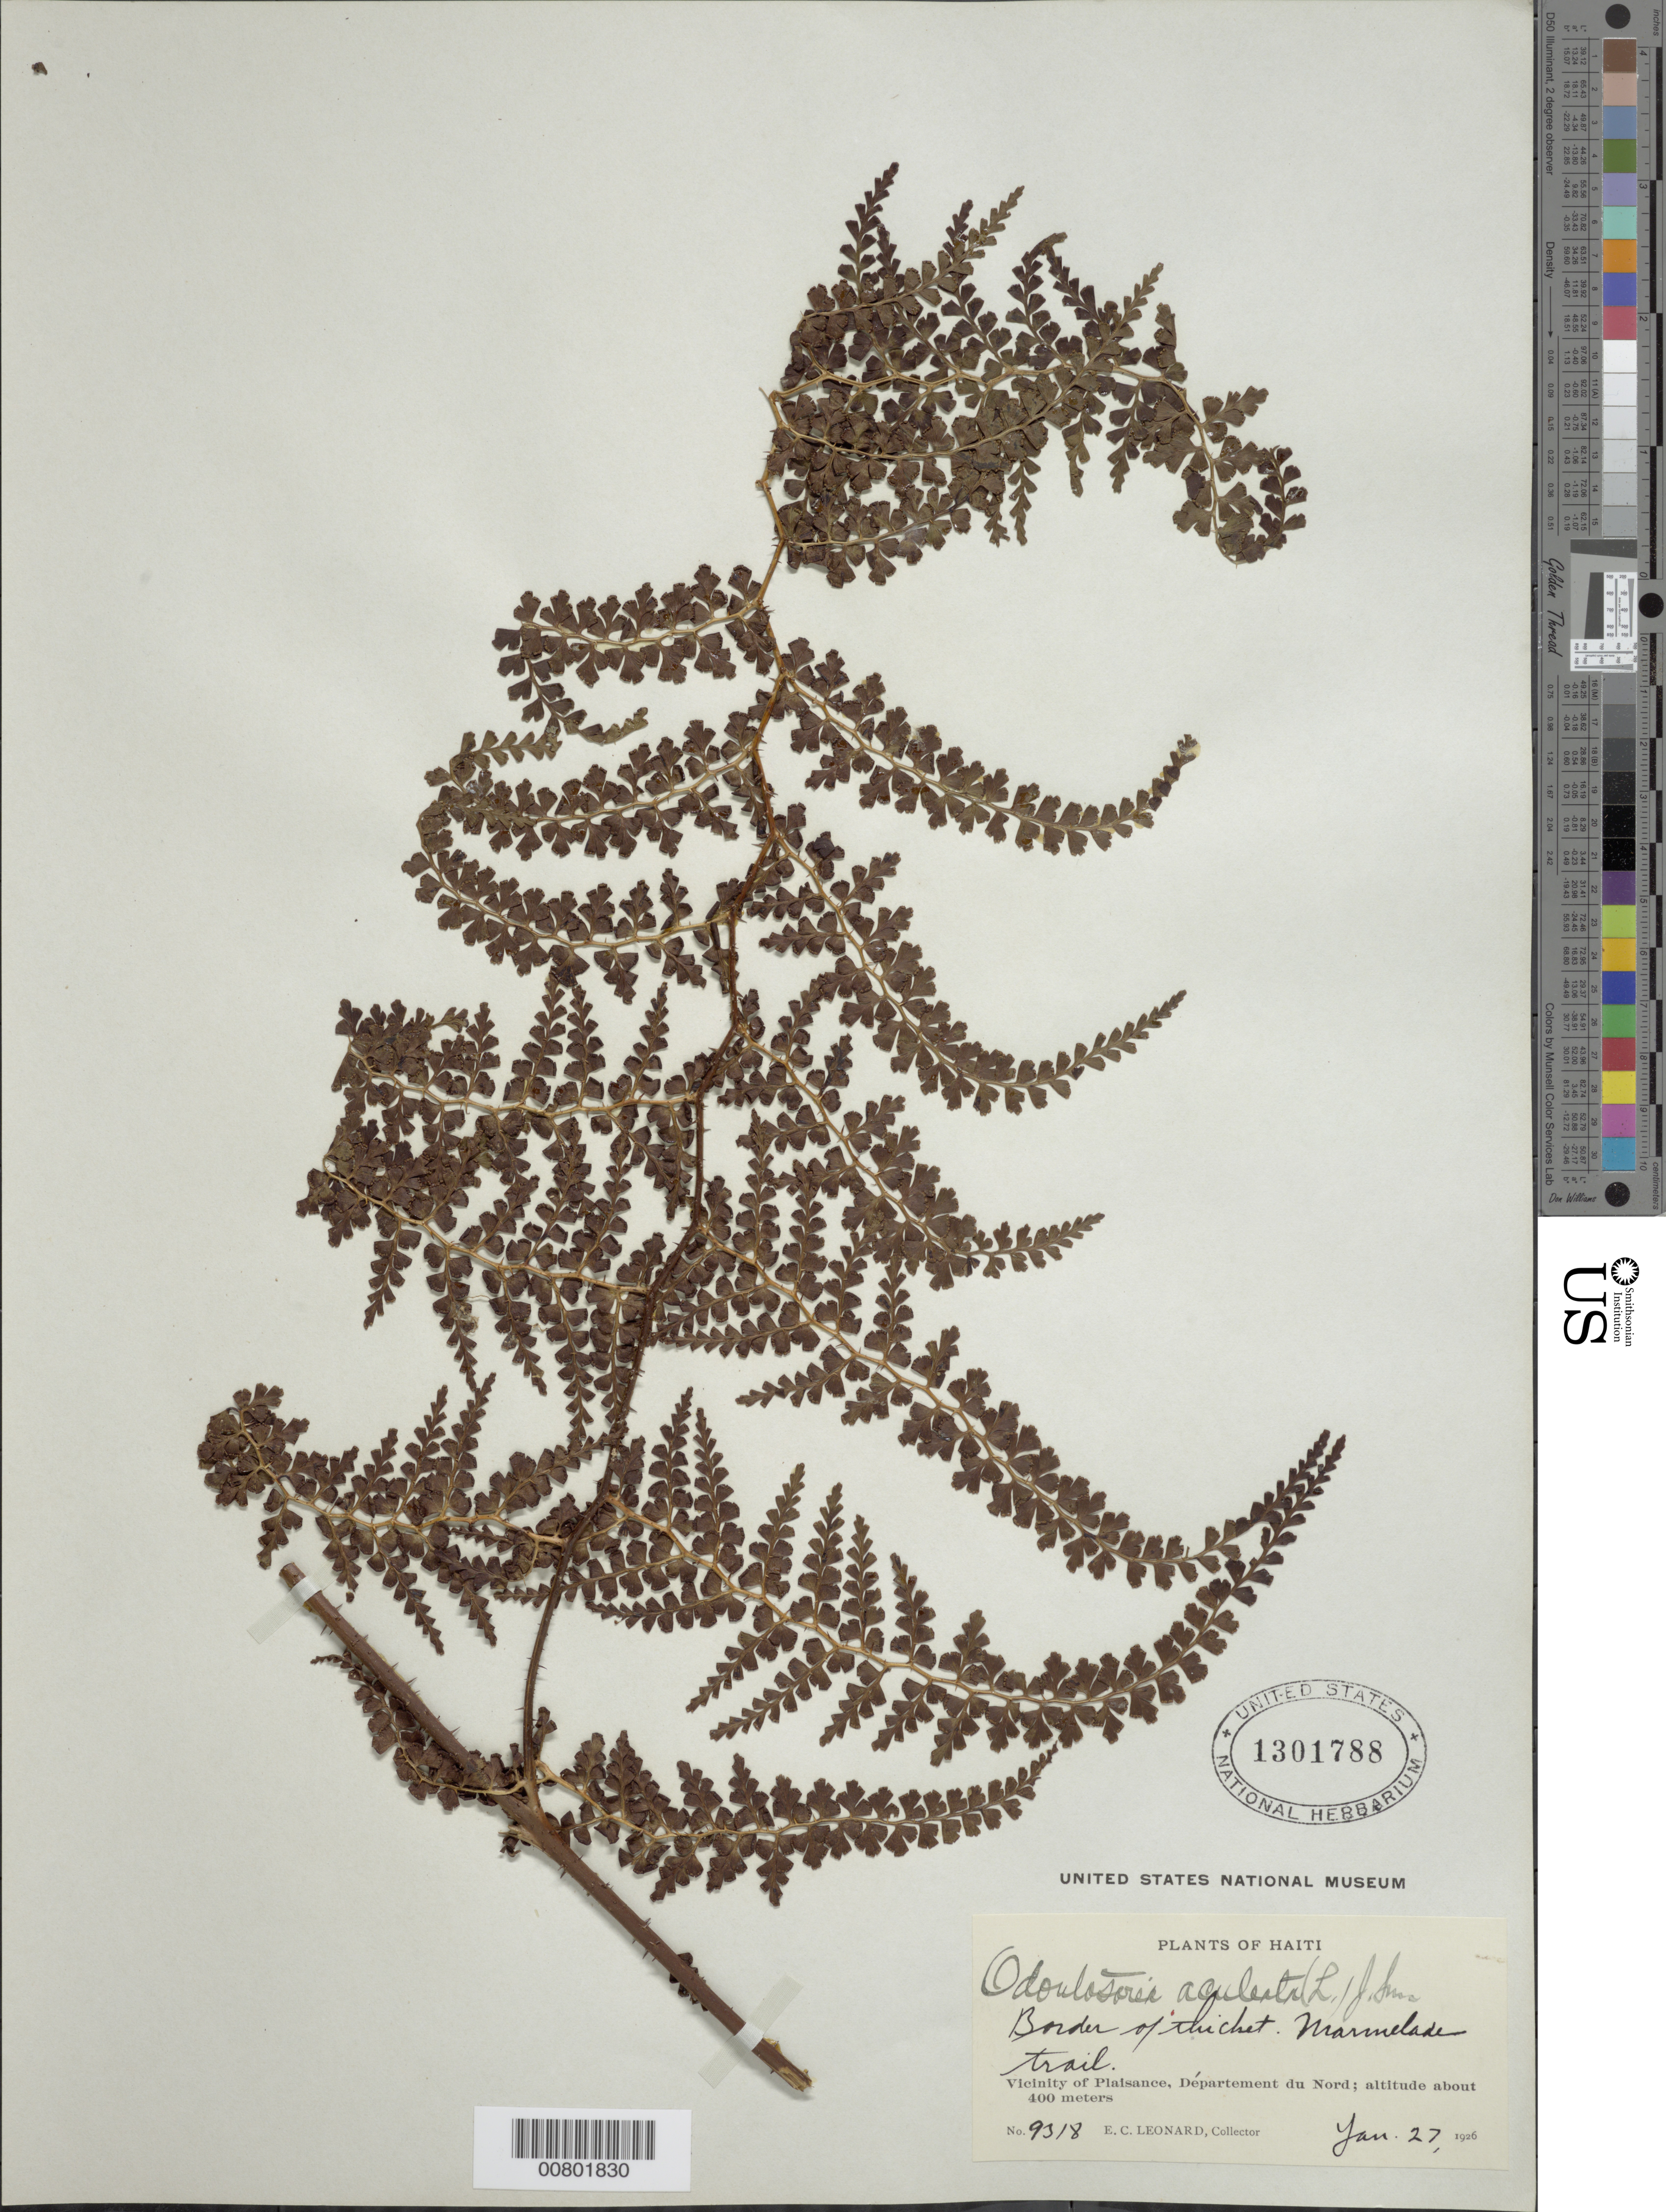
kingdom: Plantae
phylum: Tracheophyta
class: Polypodiopsida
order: Polypodiales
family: Lindsaeaceae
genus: Odontosoria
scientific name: Odontosoria aculeata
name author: (L.) J. Sm.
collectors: E. C. Leonard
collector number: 9318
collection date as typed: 27 Jan 1926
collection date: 1926-01-27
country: Haiti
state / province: Nord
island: Hispaniola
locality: Plaisance vicinity, Marmelade Trail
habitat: Border of thicket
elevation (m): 400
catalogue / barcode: US 1301788